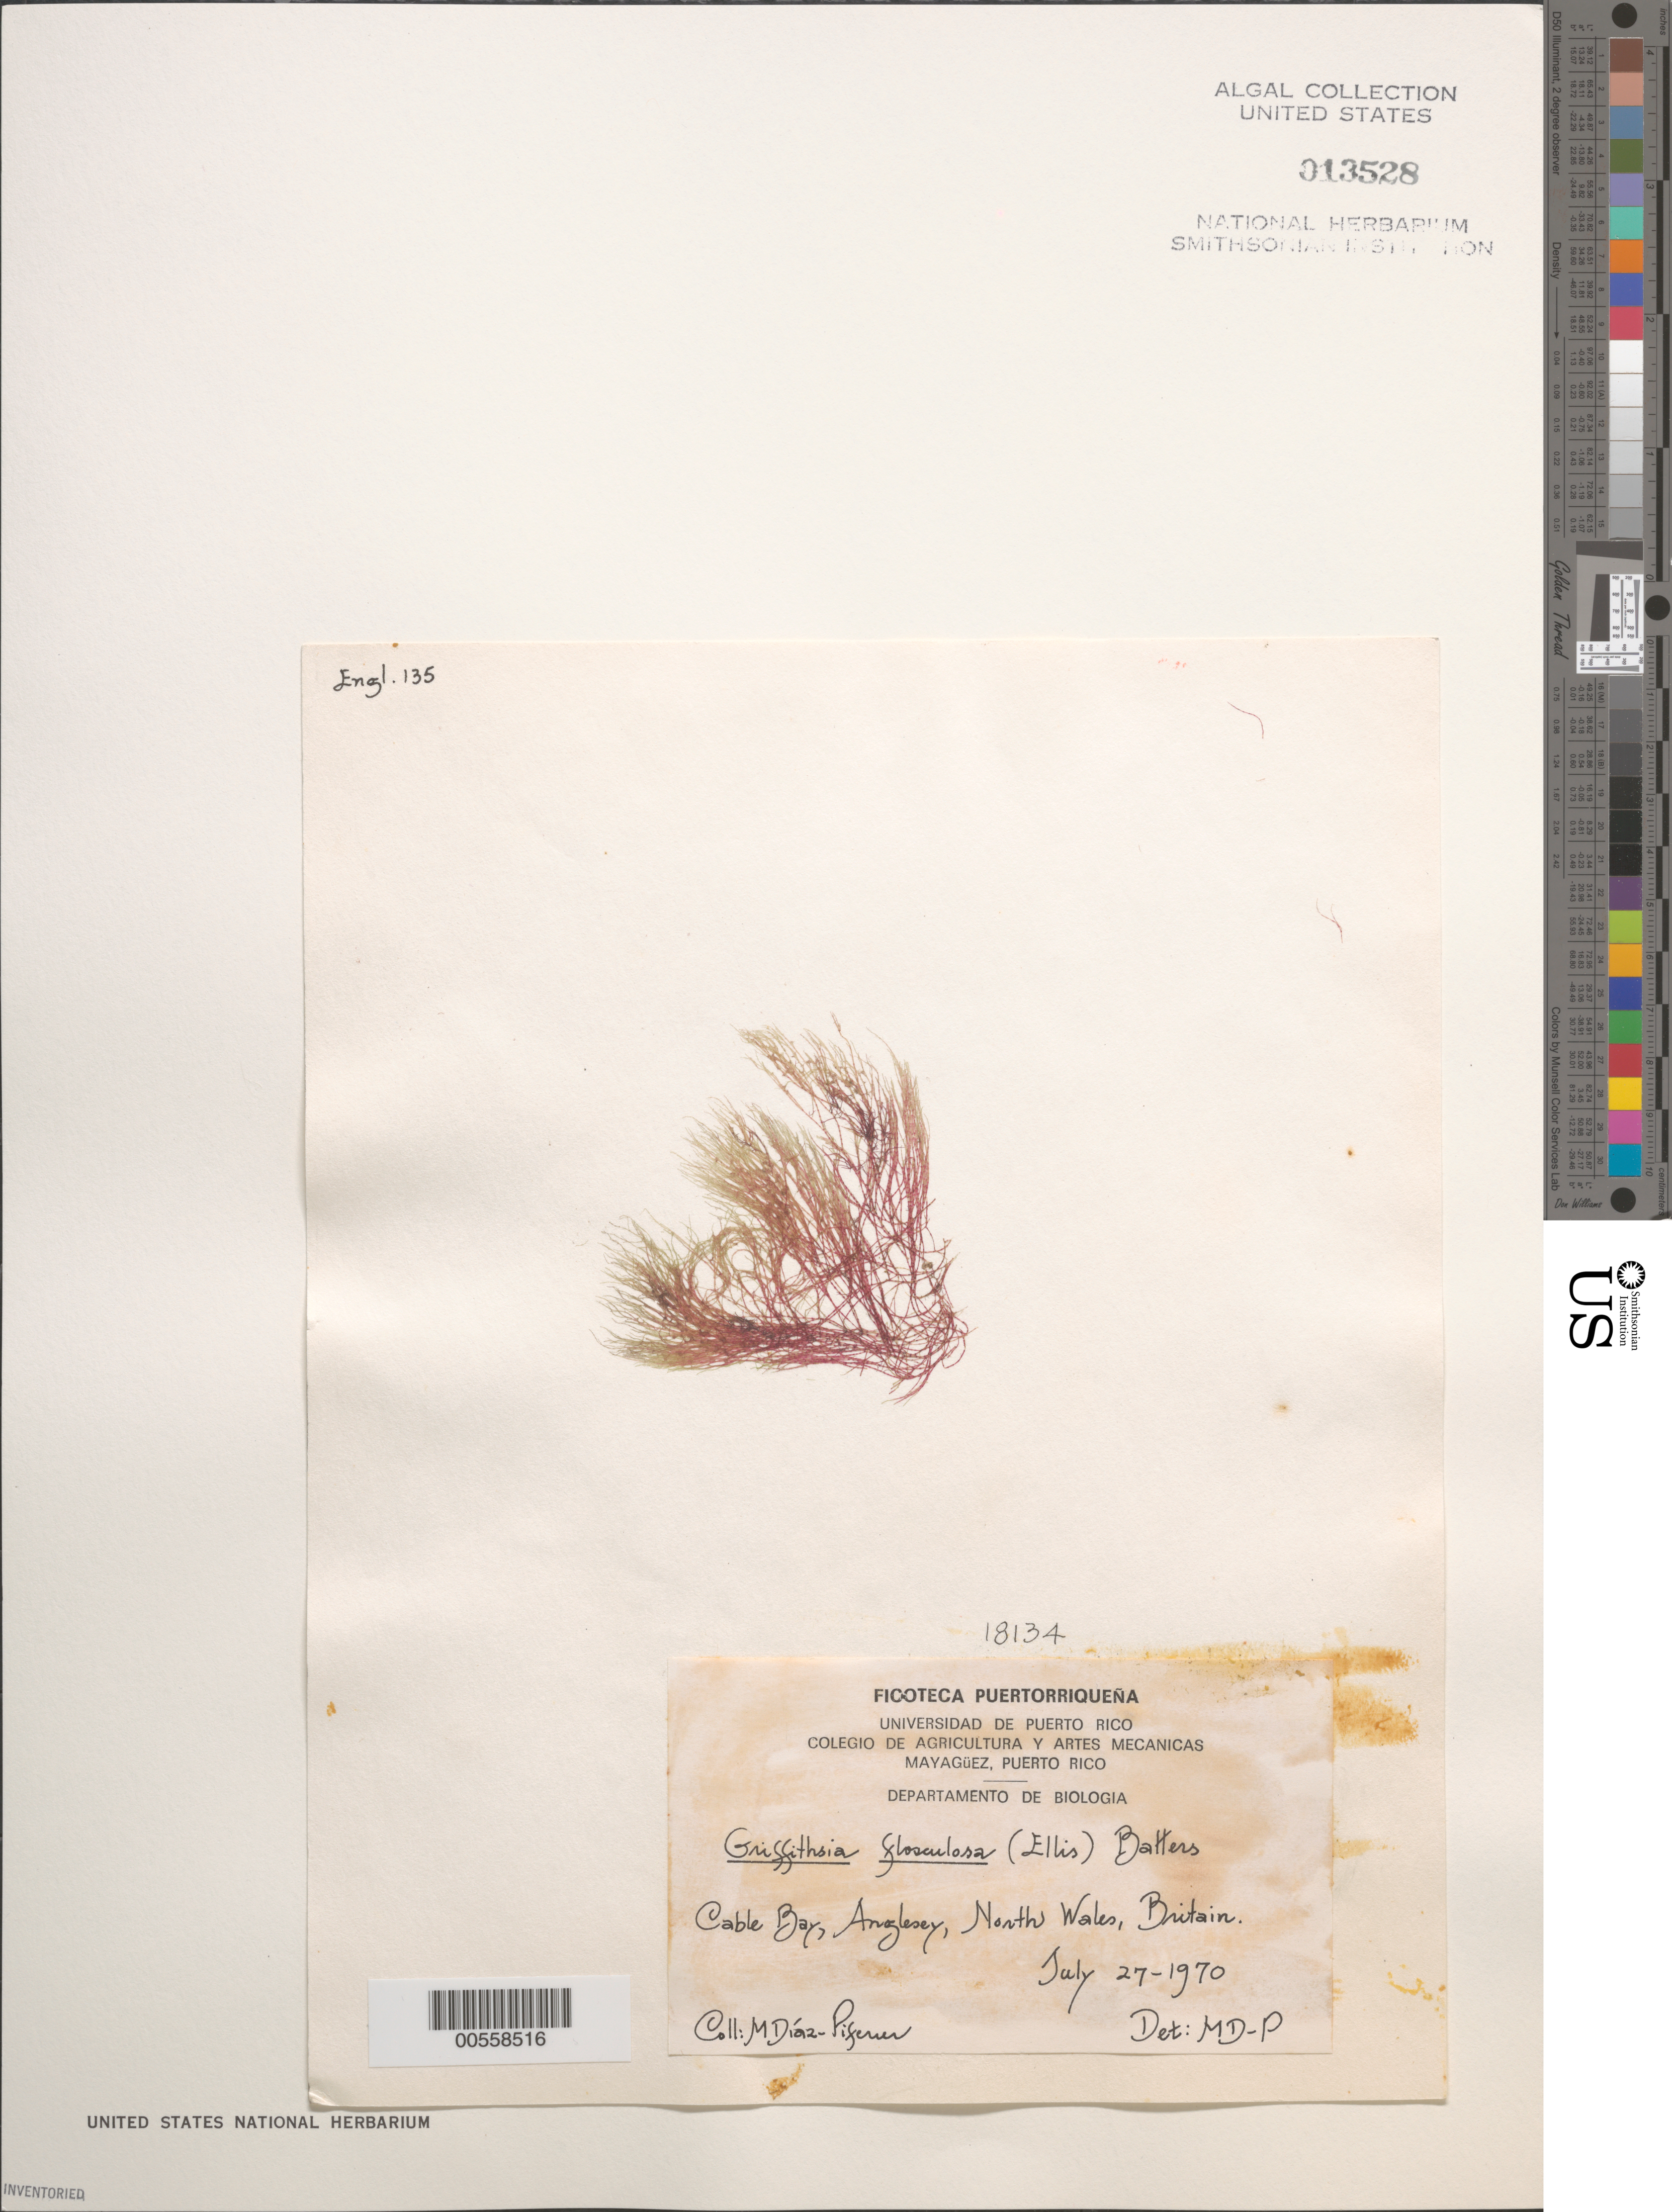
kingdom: Plantae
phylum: Rhodophyta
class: Florideophyceae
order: Ceramiales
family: Wrangeliaceae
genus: Halurus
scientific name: Halurus flosculosus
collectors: M. Diaz-Piferrer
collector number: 18134 & ENGL. 135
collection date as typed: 27 Jul 1970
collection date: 1970-07-27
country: United Kingdom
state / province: Wales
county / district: Gwynedd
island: Anglesey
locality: Cable Bay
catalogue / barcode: US 13528